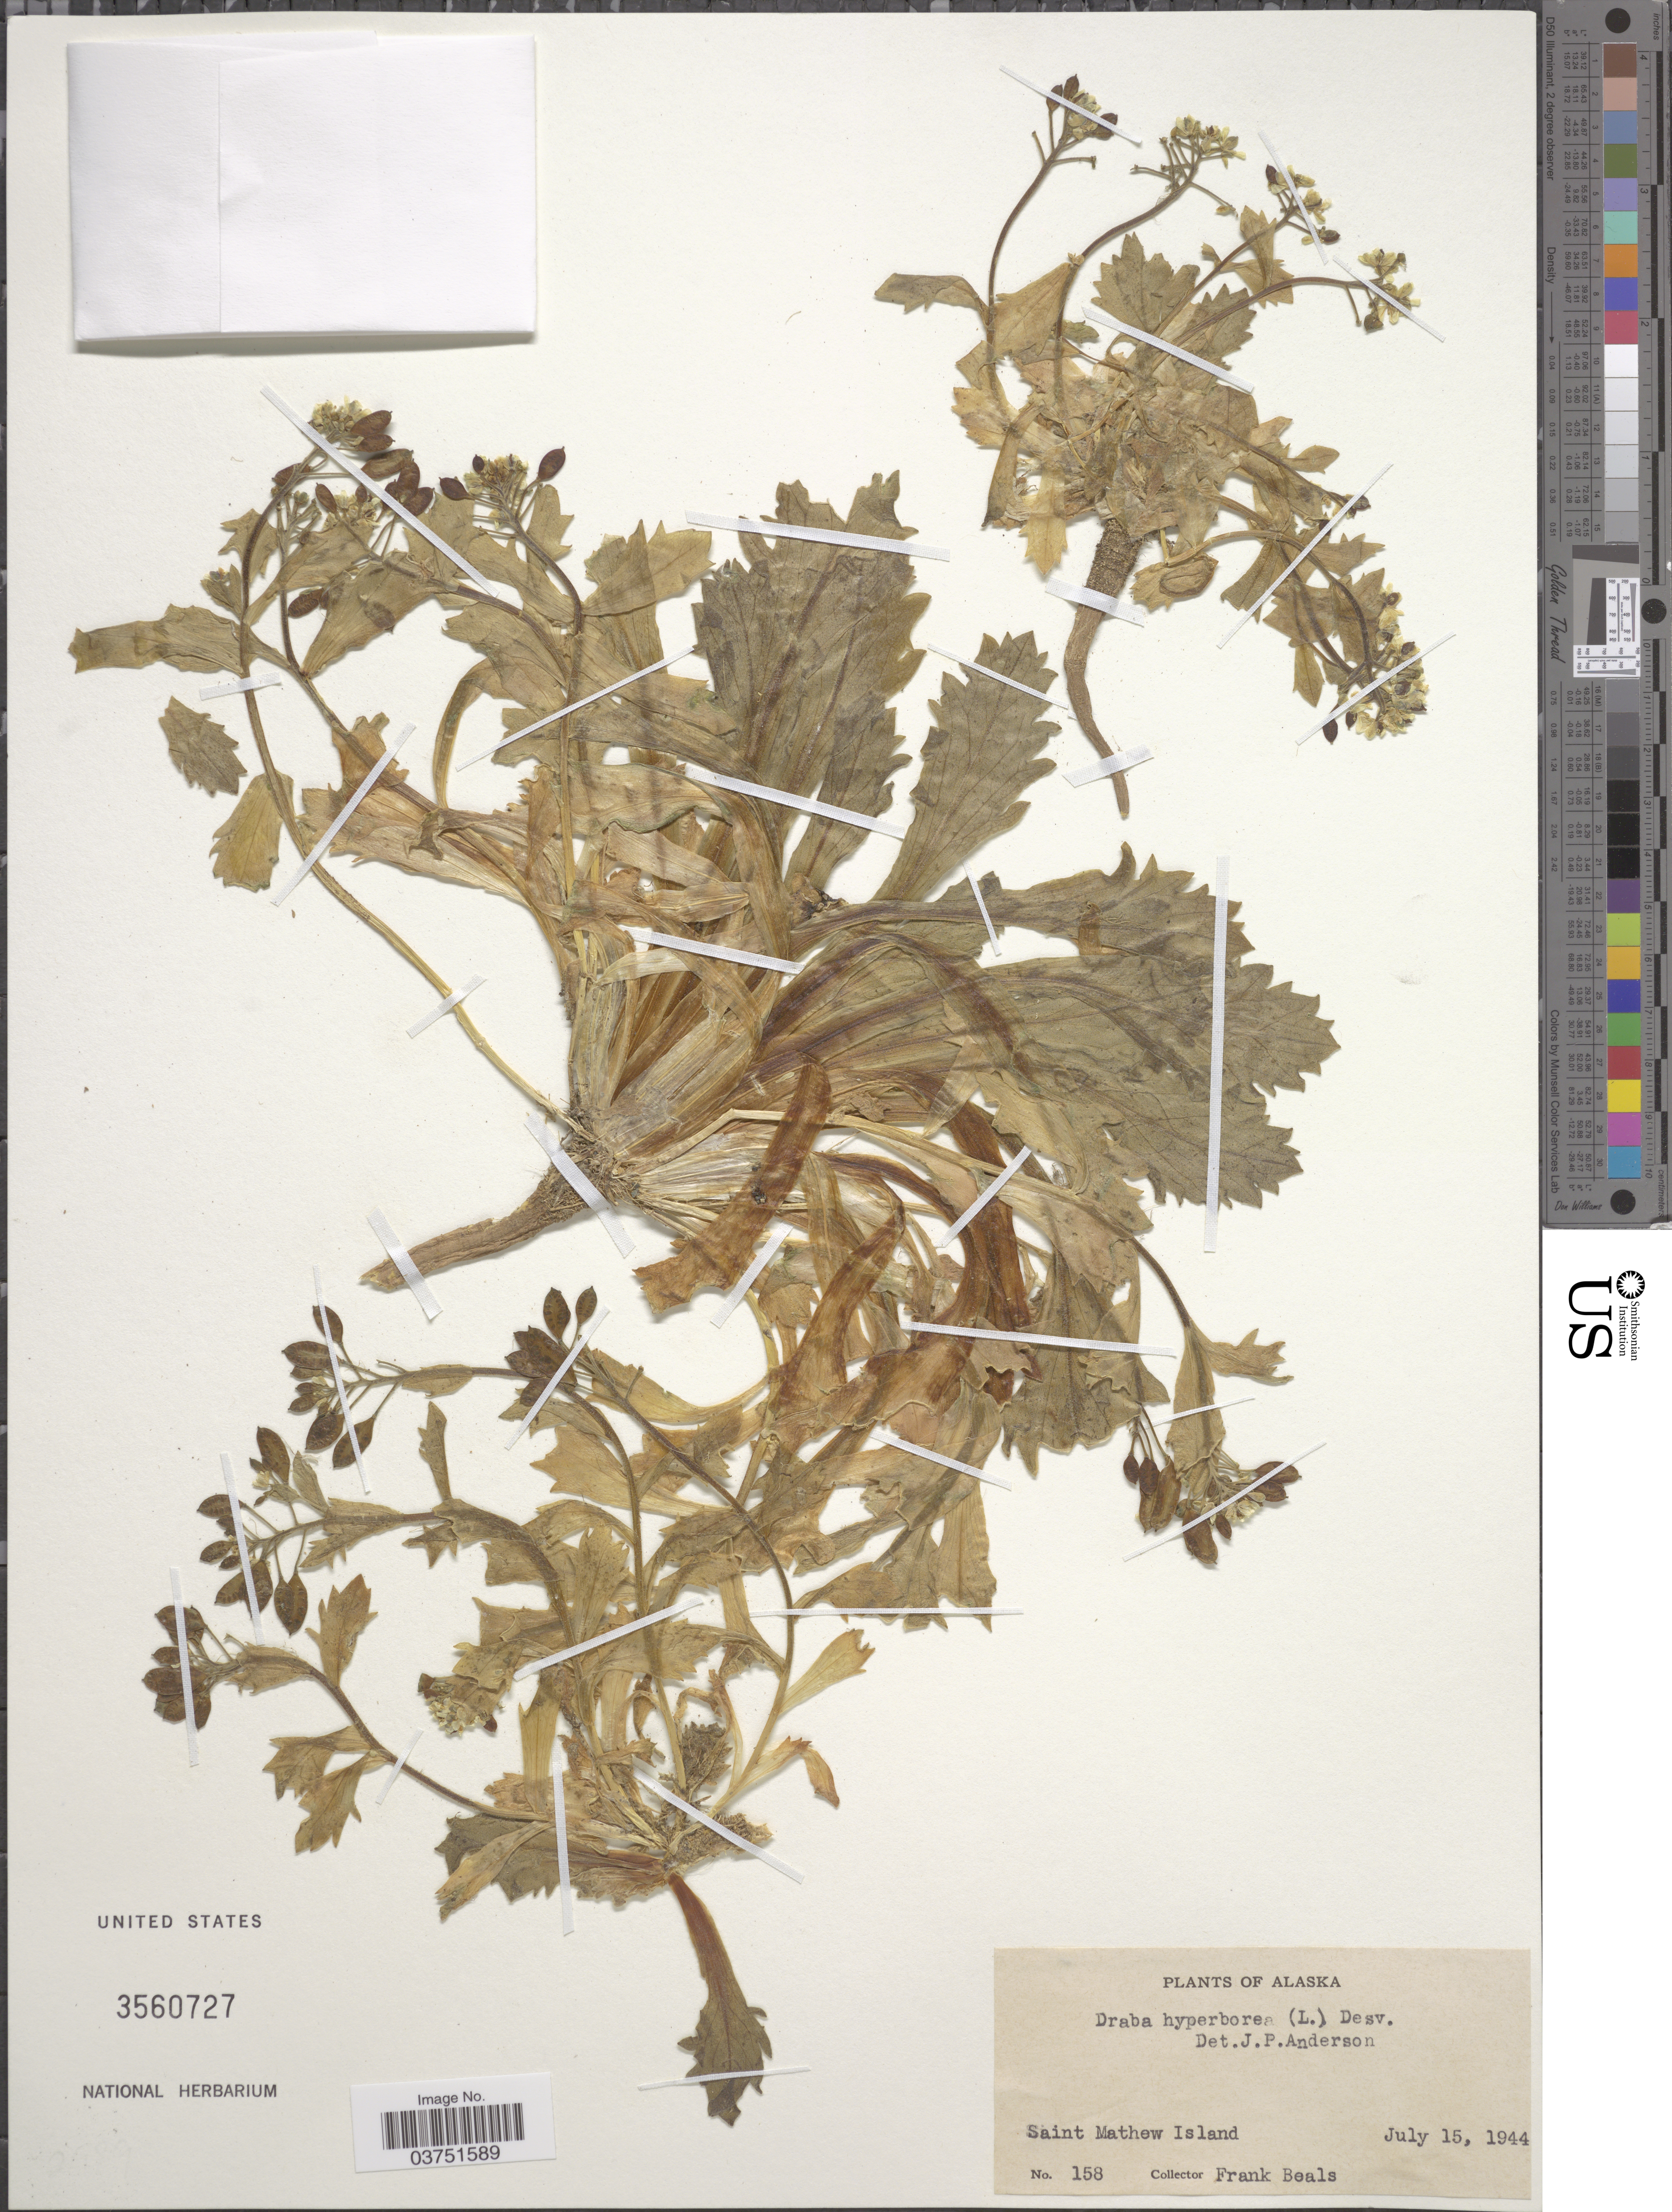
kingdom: Plantae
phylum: Tracheophyta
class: Magnoliopsida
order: Brassicales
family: Brassicaceae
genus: Draba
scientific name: Draba hyperborea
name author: (L.) Desv.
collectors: F. Beals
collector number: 158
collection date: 1944-07-15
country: United States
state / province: Alaska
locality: Saint Mathew Island.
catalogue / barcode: US 3560727